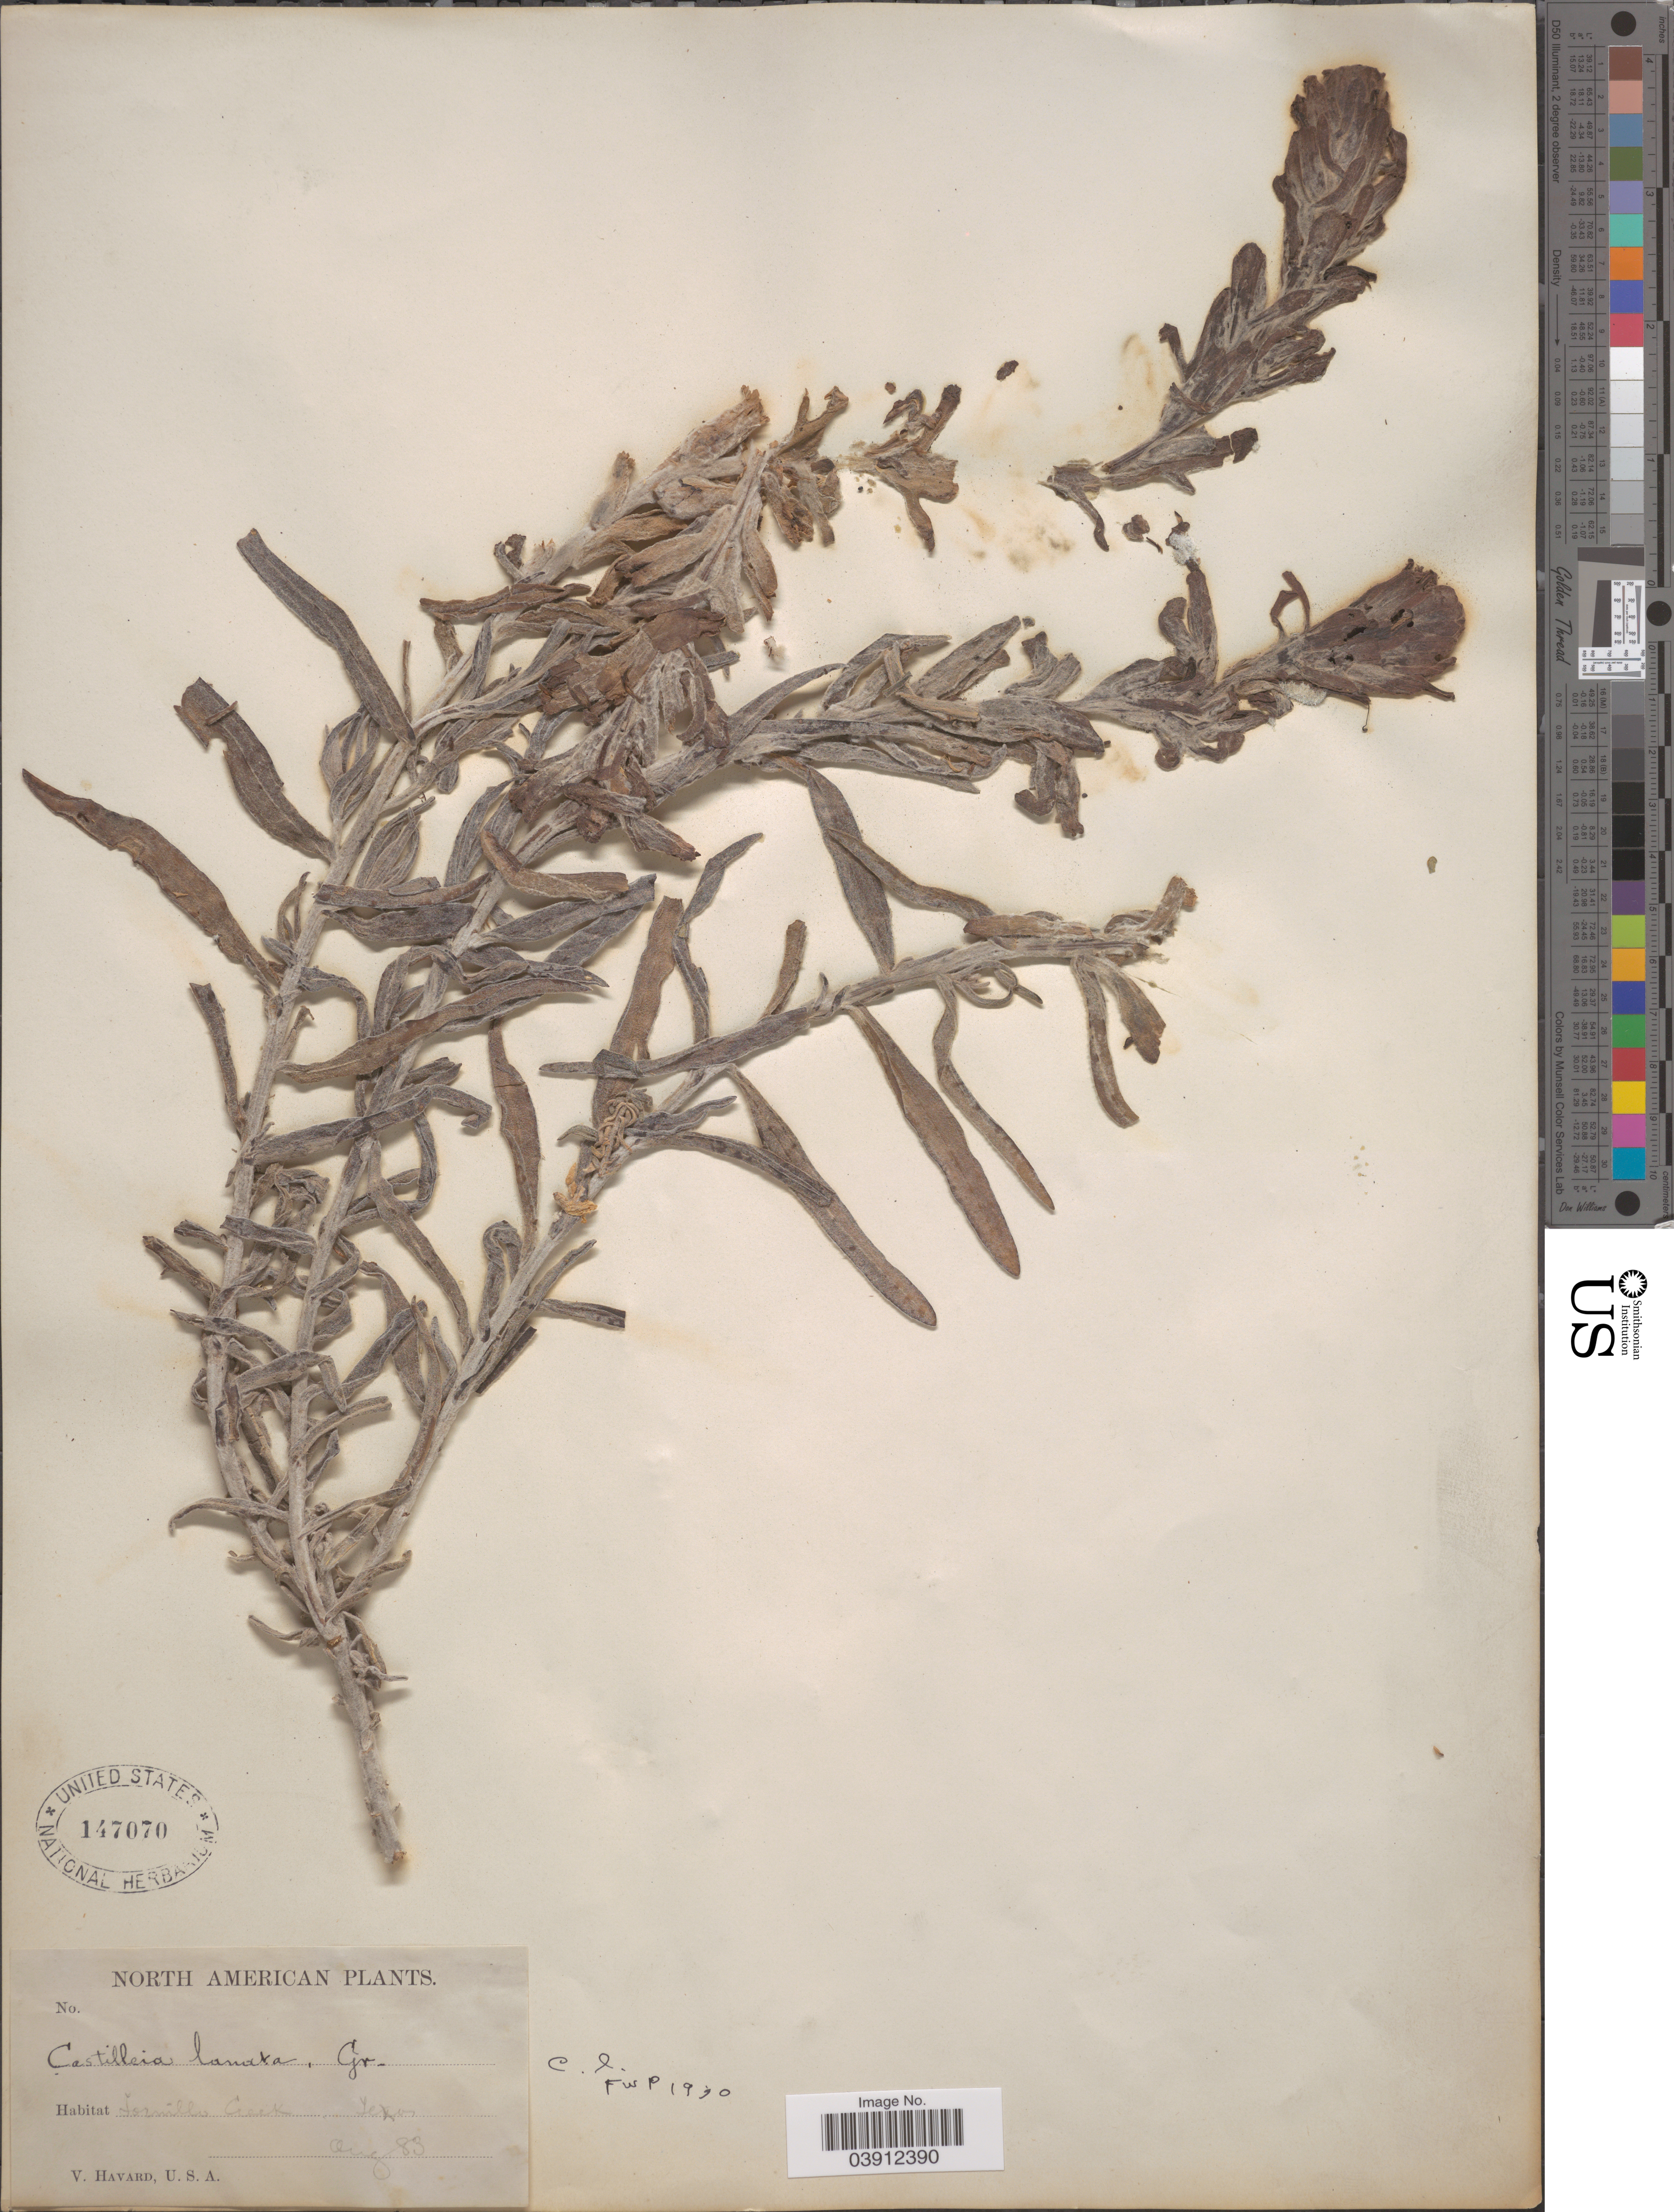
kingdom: Plantae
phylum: Tracheophyta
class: Magnoliopsida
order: Lamiales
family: Orobanchaceae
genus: Castilleja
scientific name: Castilleja lanata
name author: A. Gray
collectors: V. Havard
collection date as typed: Transcribed d/m/y: /8/83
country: United States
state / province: Texas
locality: Tornillo Creek.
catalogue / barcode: US 147070